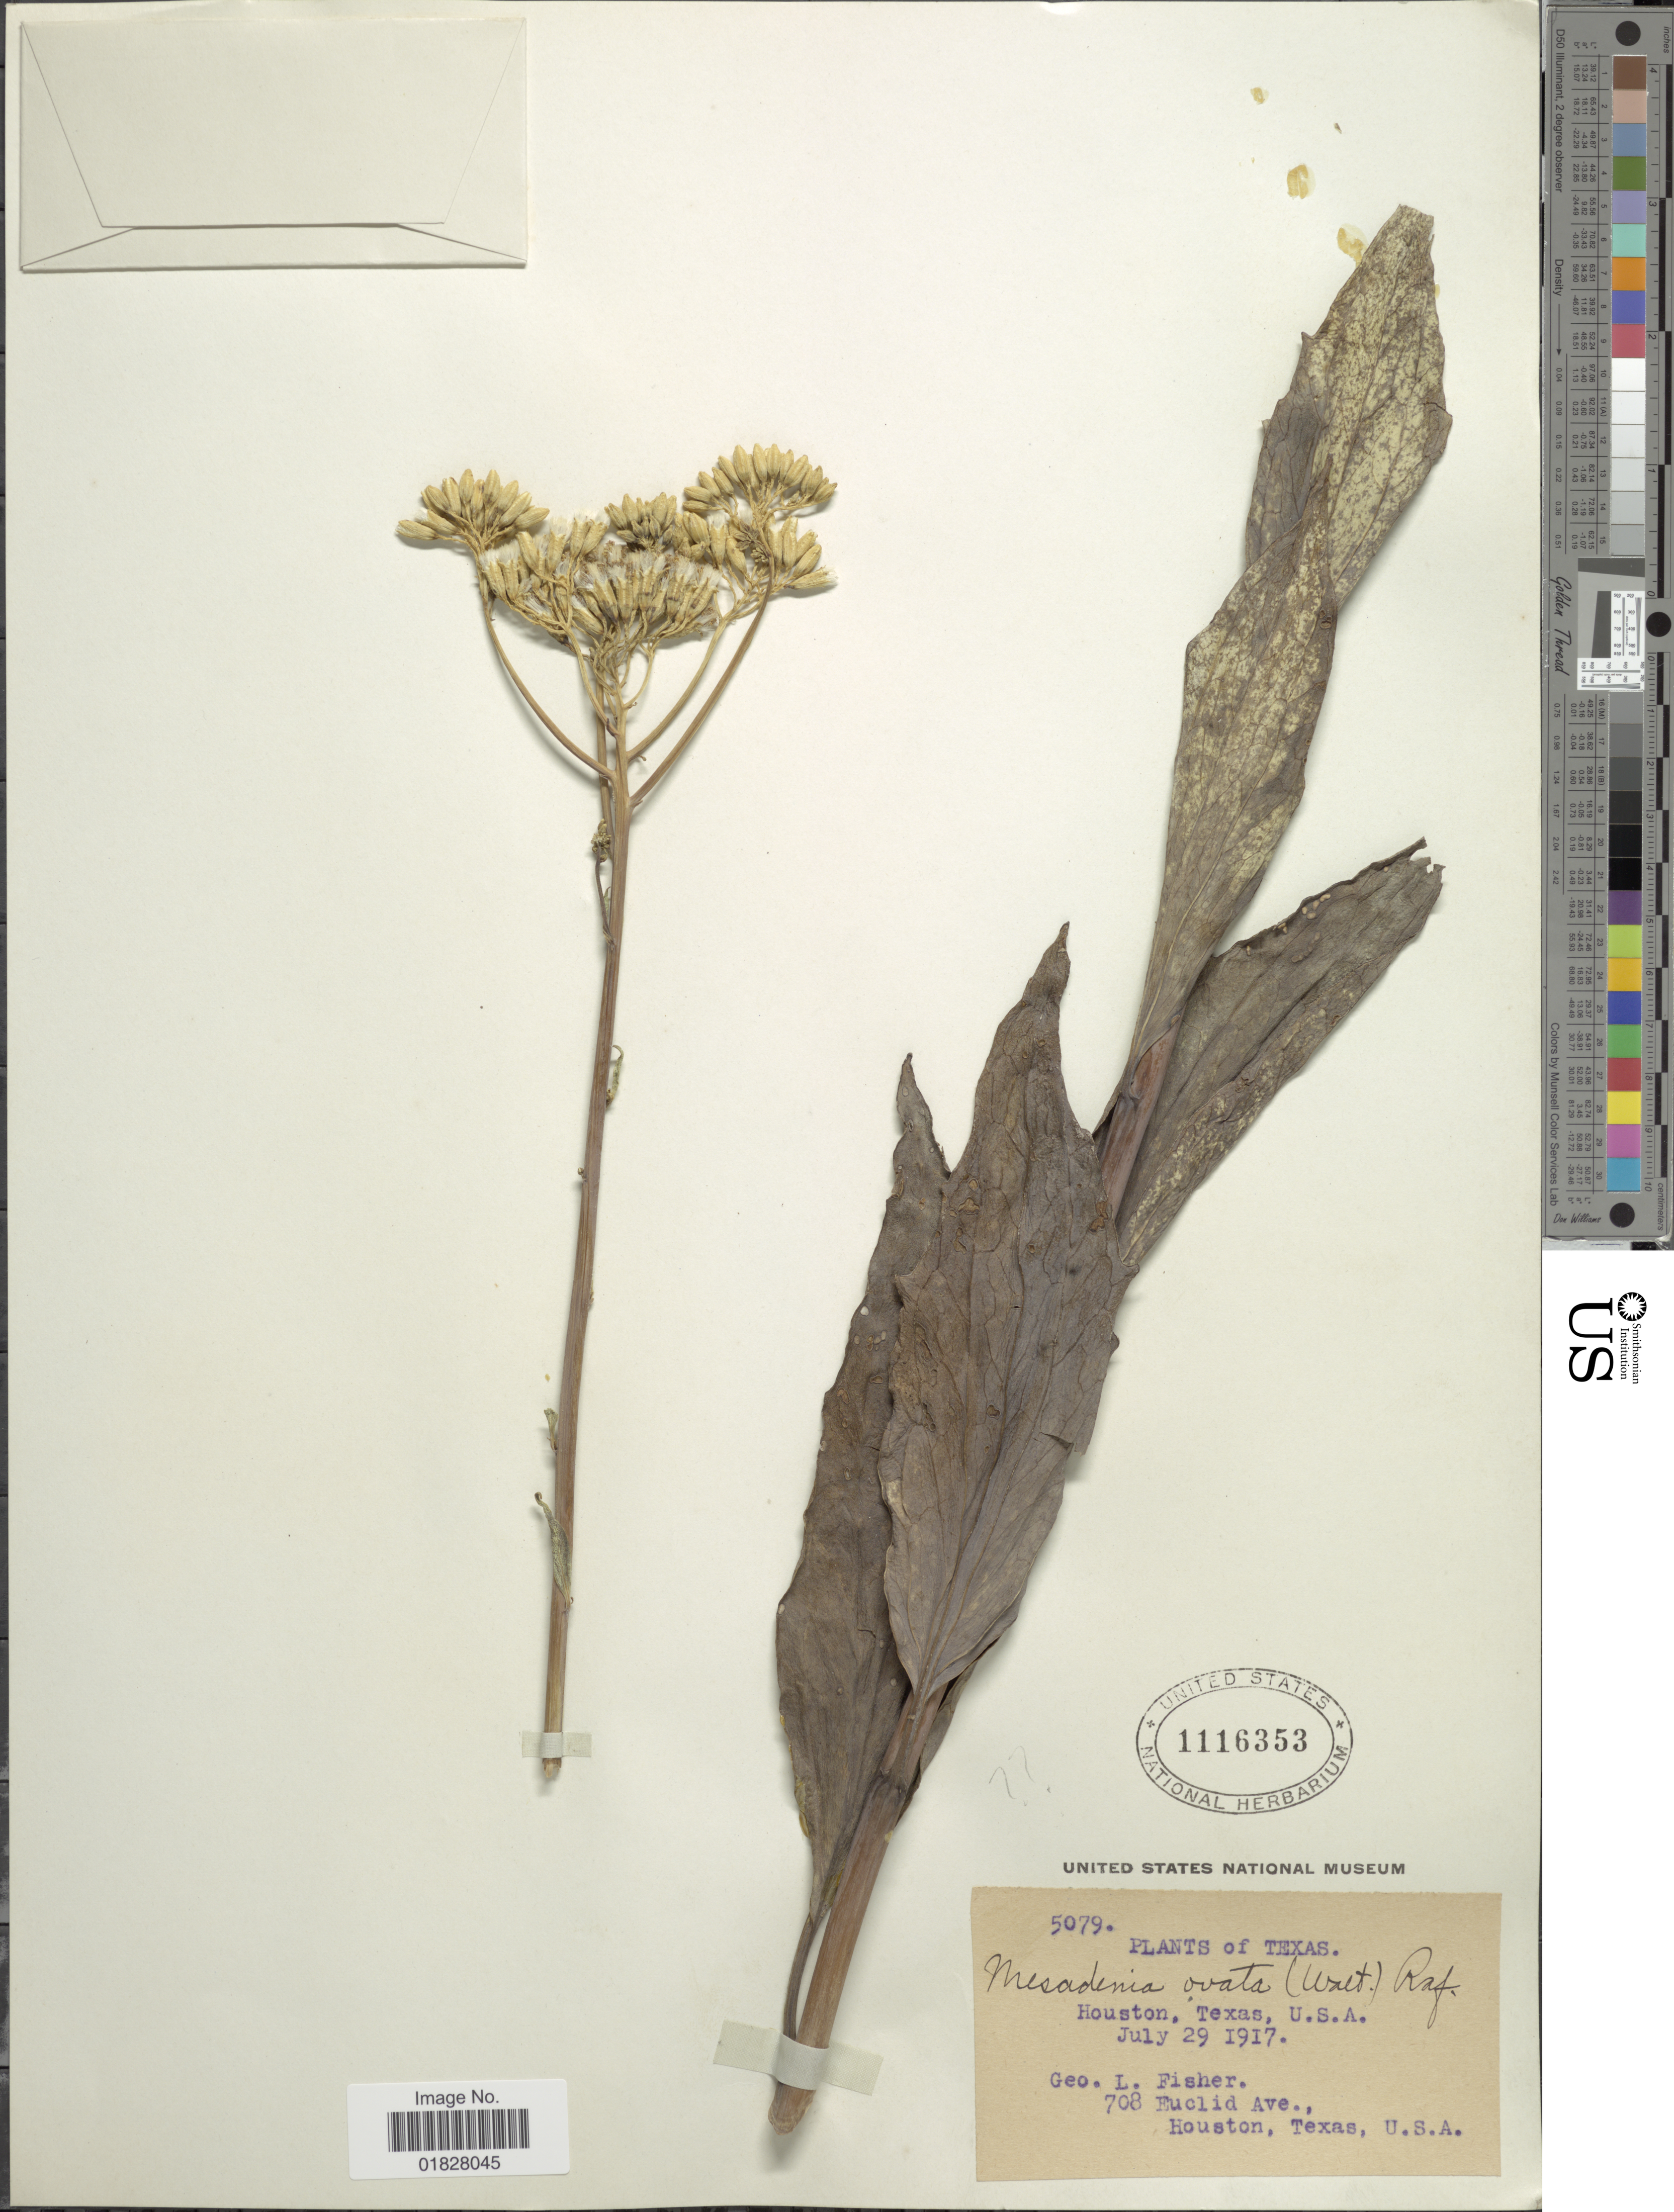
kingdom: Plantae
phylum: Tracheophyta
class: Magnoliopsida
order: Asterales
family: Asteraceae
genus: Arnoglossum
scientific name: Arnoglossum ovatum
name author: (Walter) H. Rob.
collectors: G. L. Fisher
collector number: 5079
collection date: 1917-07-29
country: United States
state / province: Texas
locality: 708 Euclid Ave., Houston, Texas, U.S.A.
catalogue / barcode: US 1116353